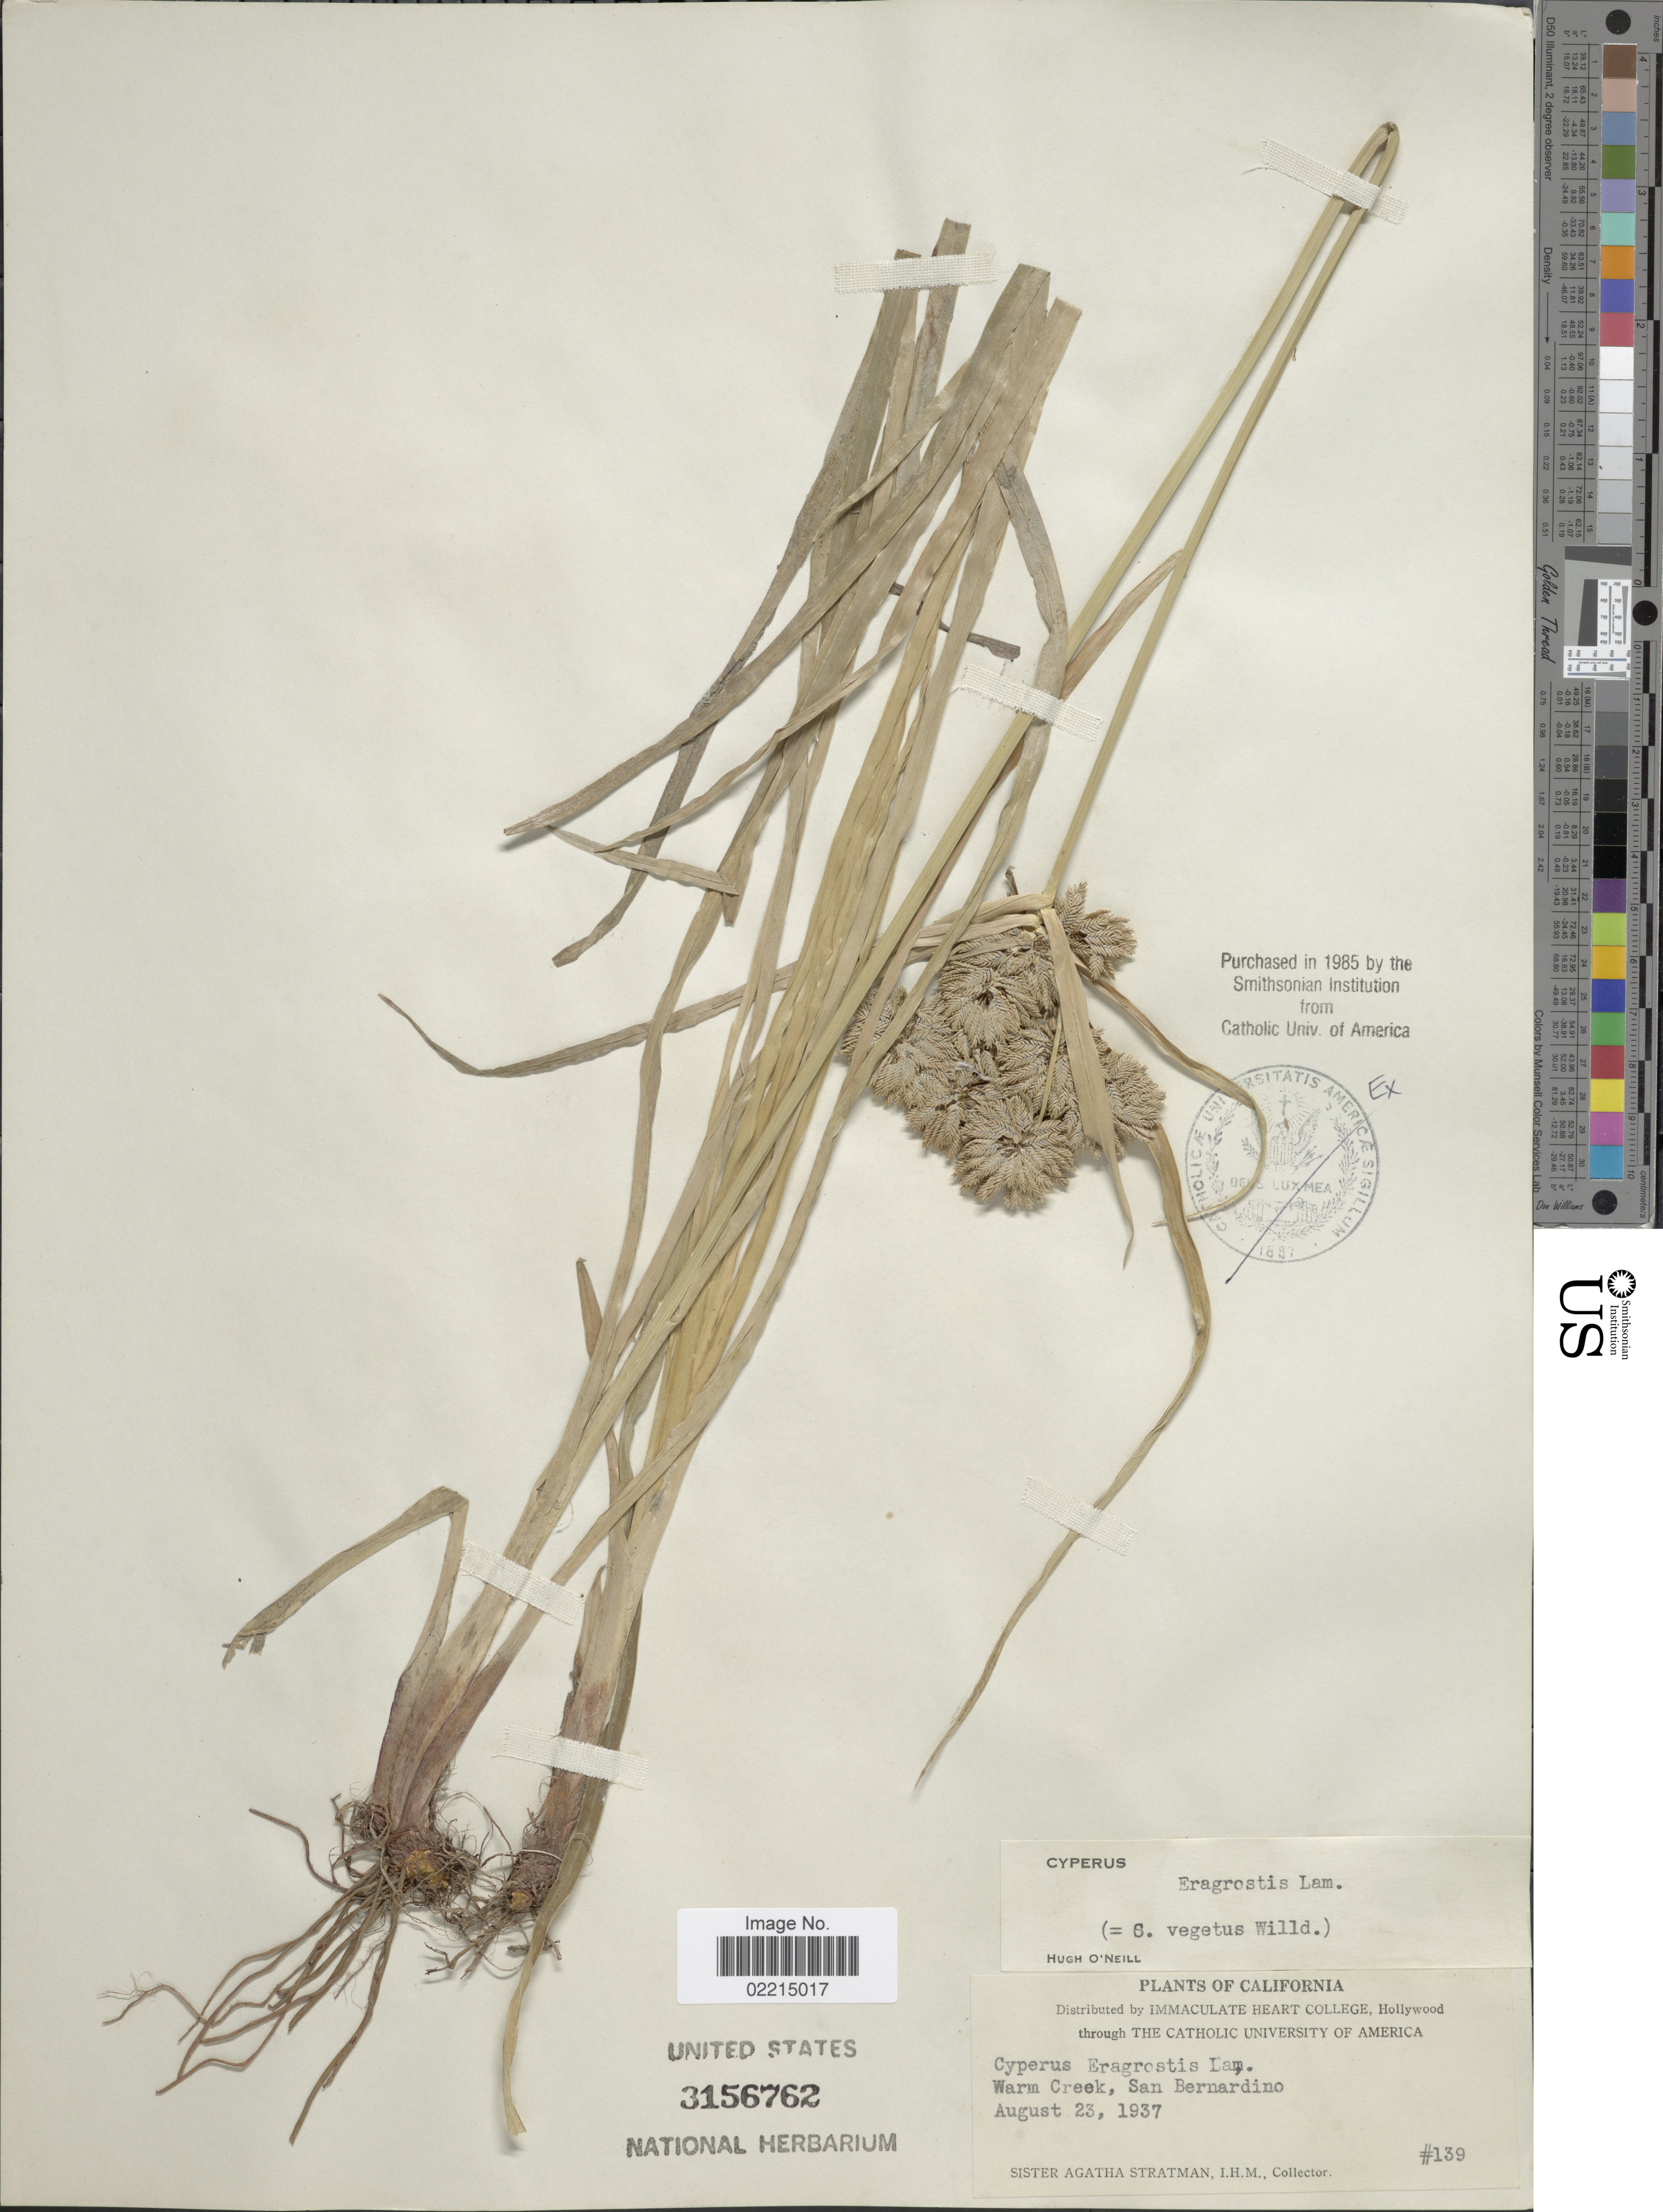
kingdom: Plantae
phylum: Tracheophyta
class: Liliopsida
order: Poales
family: Cyperaceae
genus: Cyperus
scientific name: Cyperus eragrostis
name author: Lam.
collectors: A. Stratman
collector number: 139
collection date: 1937-08-23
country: United States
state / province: California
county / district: San Bernardino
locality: Warm Creek, San Bernardino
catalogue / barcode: US 3156762